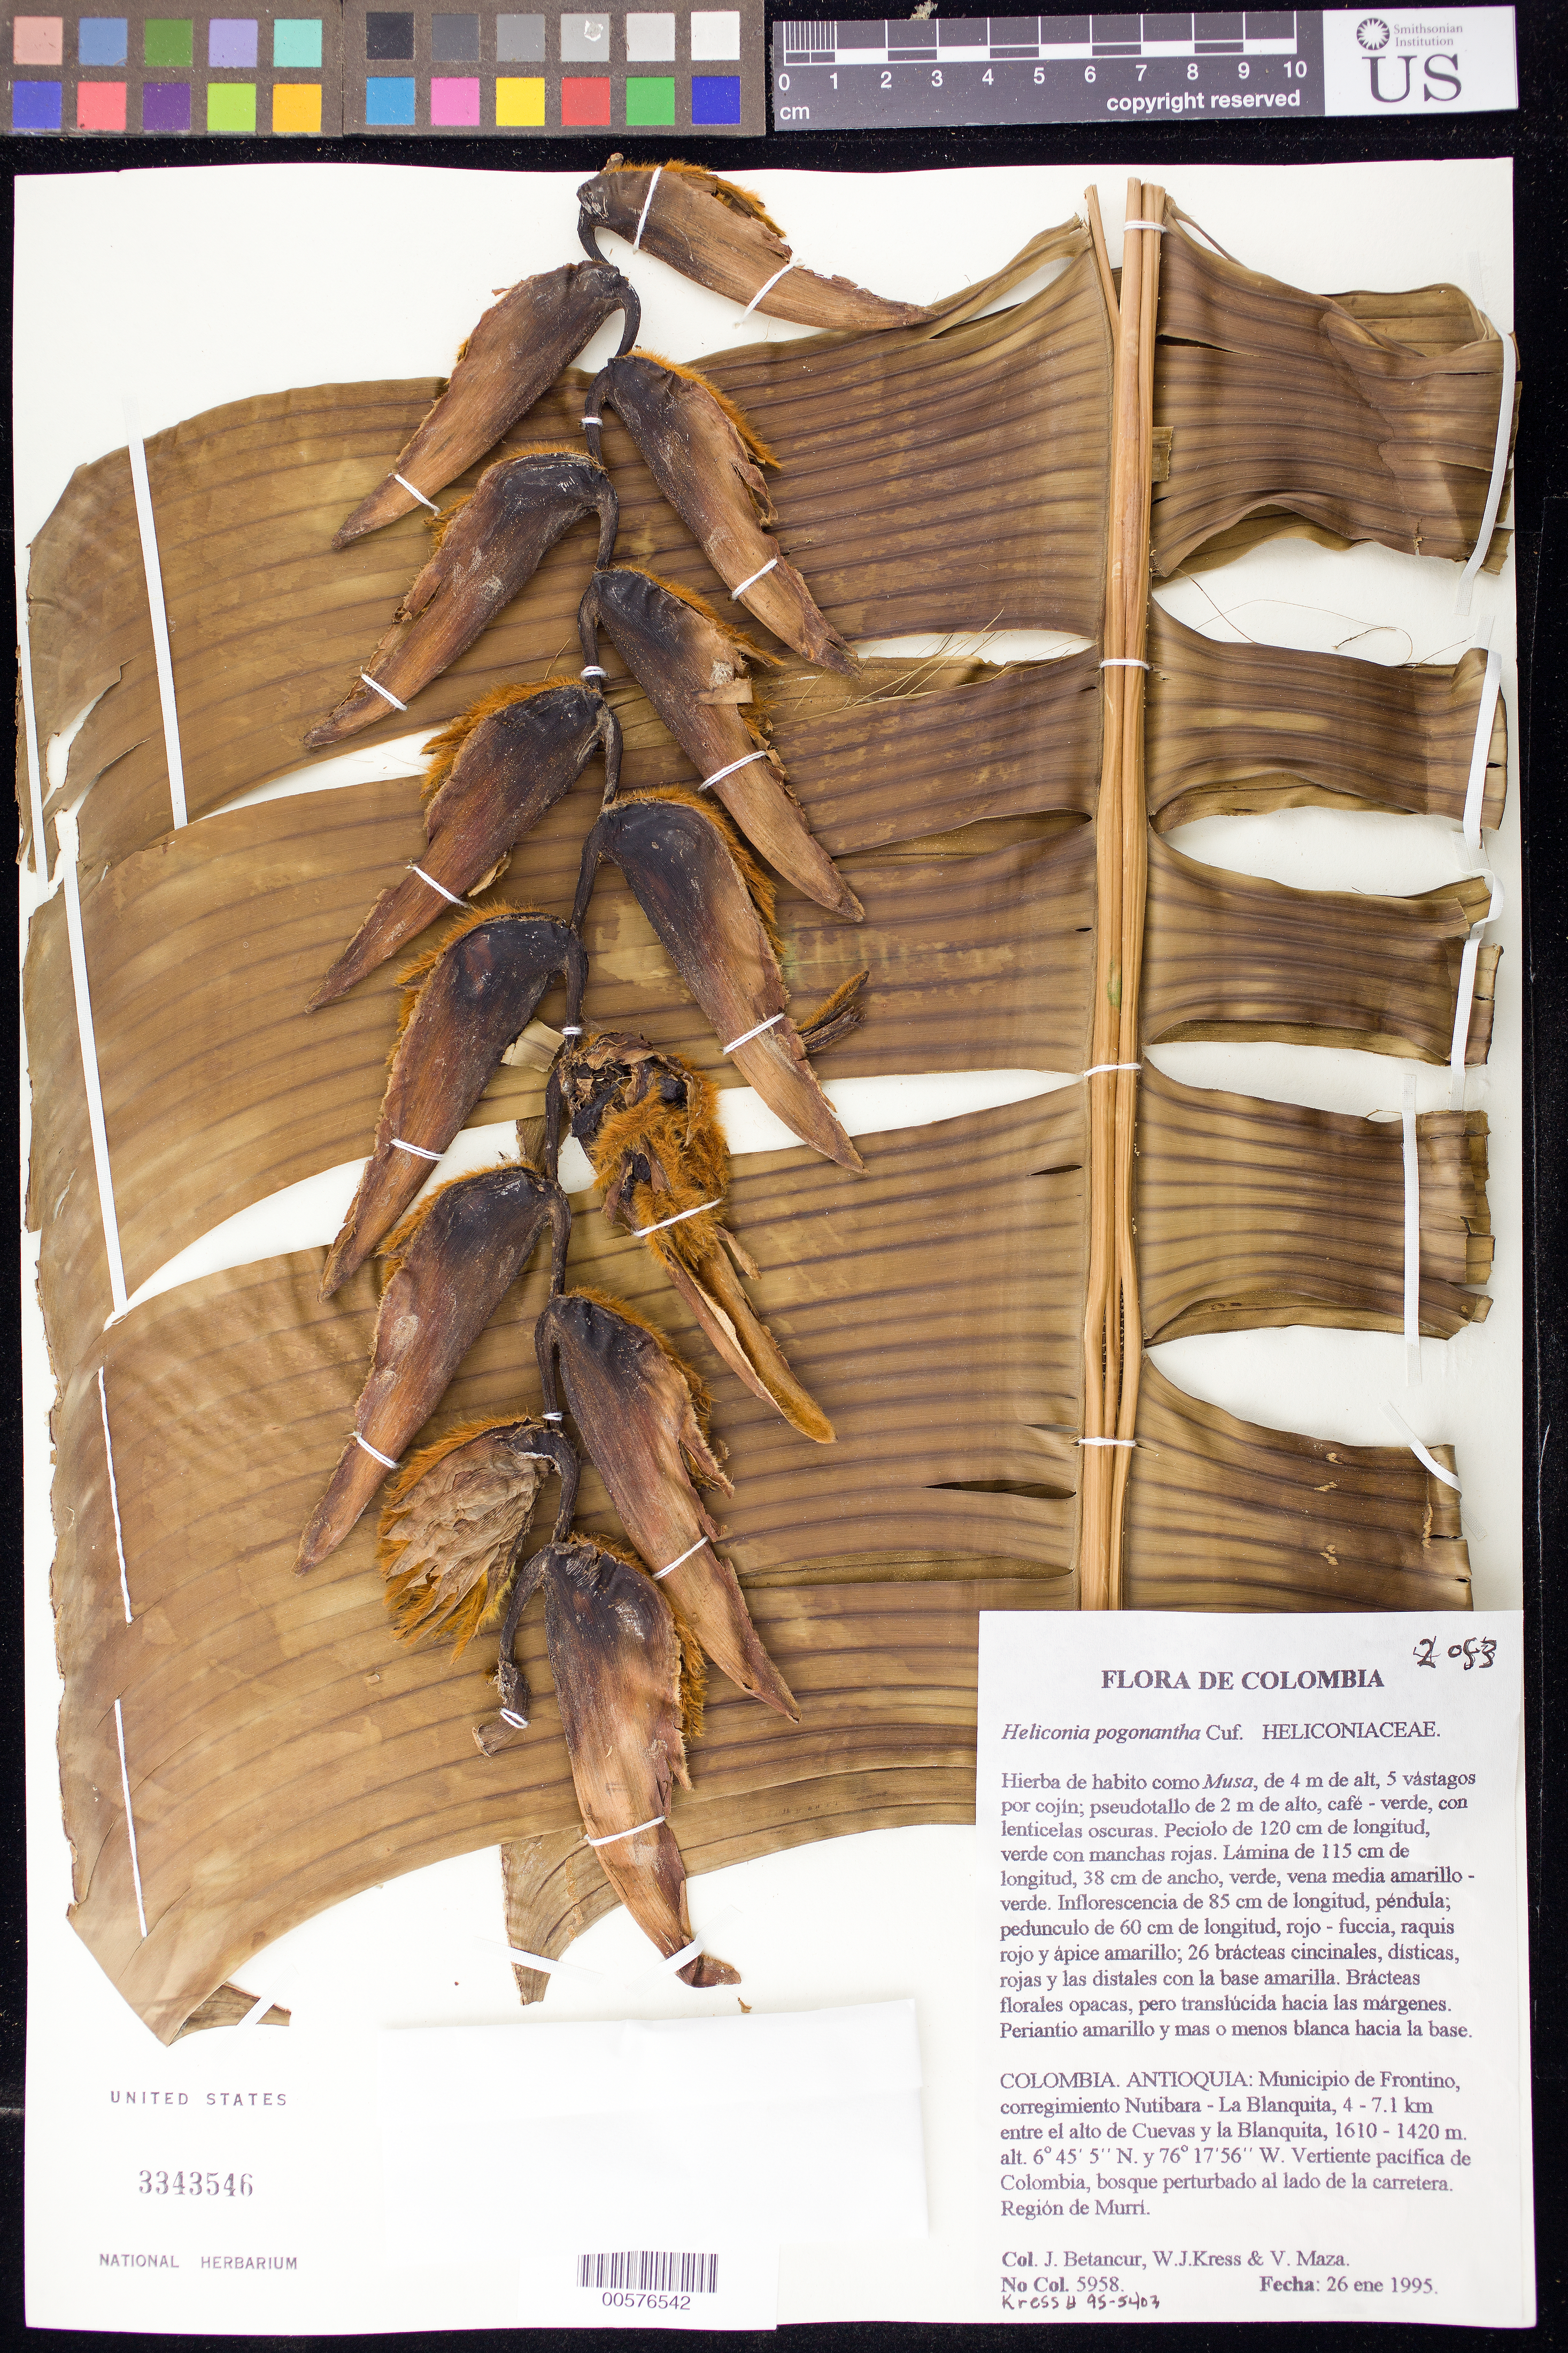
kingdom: Plantae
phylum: Tracheophyta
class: Liliopsida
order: Zingiberales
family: Heliconiaceae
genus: Heliconia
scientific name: Heliconia pogonantha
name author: Cufod.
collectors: J. C. Betancur, W. J. Kress & V. Maza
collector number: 5958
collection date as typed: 26 Jan 1995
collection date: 1995-01-26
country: Colombia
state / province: Antioquia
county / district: Frontino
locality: Road between Nutibara and La Blanquita, 19 km from Nutibara.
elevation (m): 1515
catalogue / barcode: US 3343546